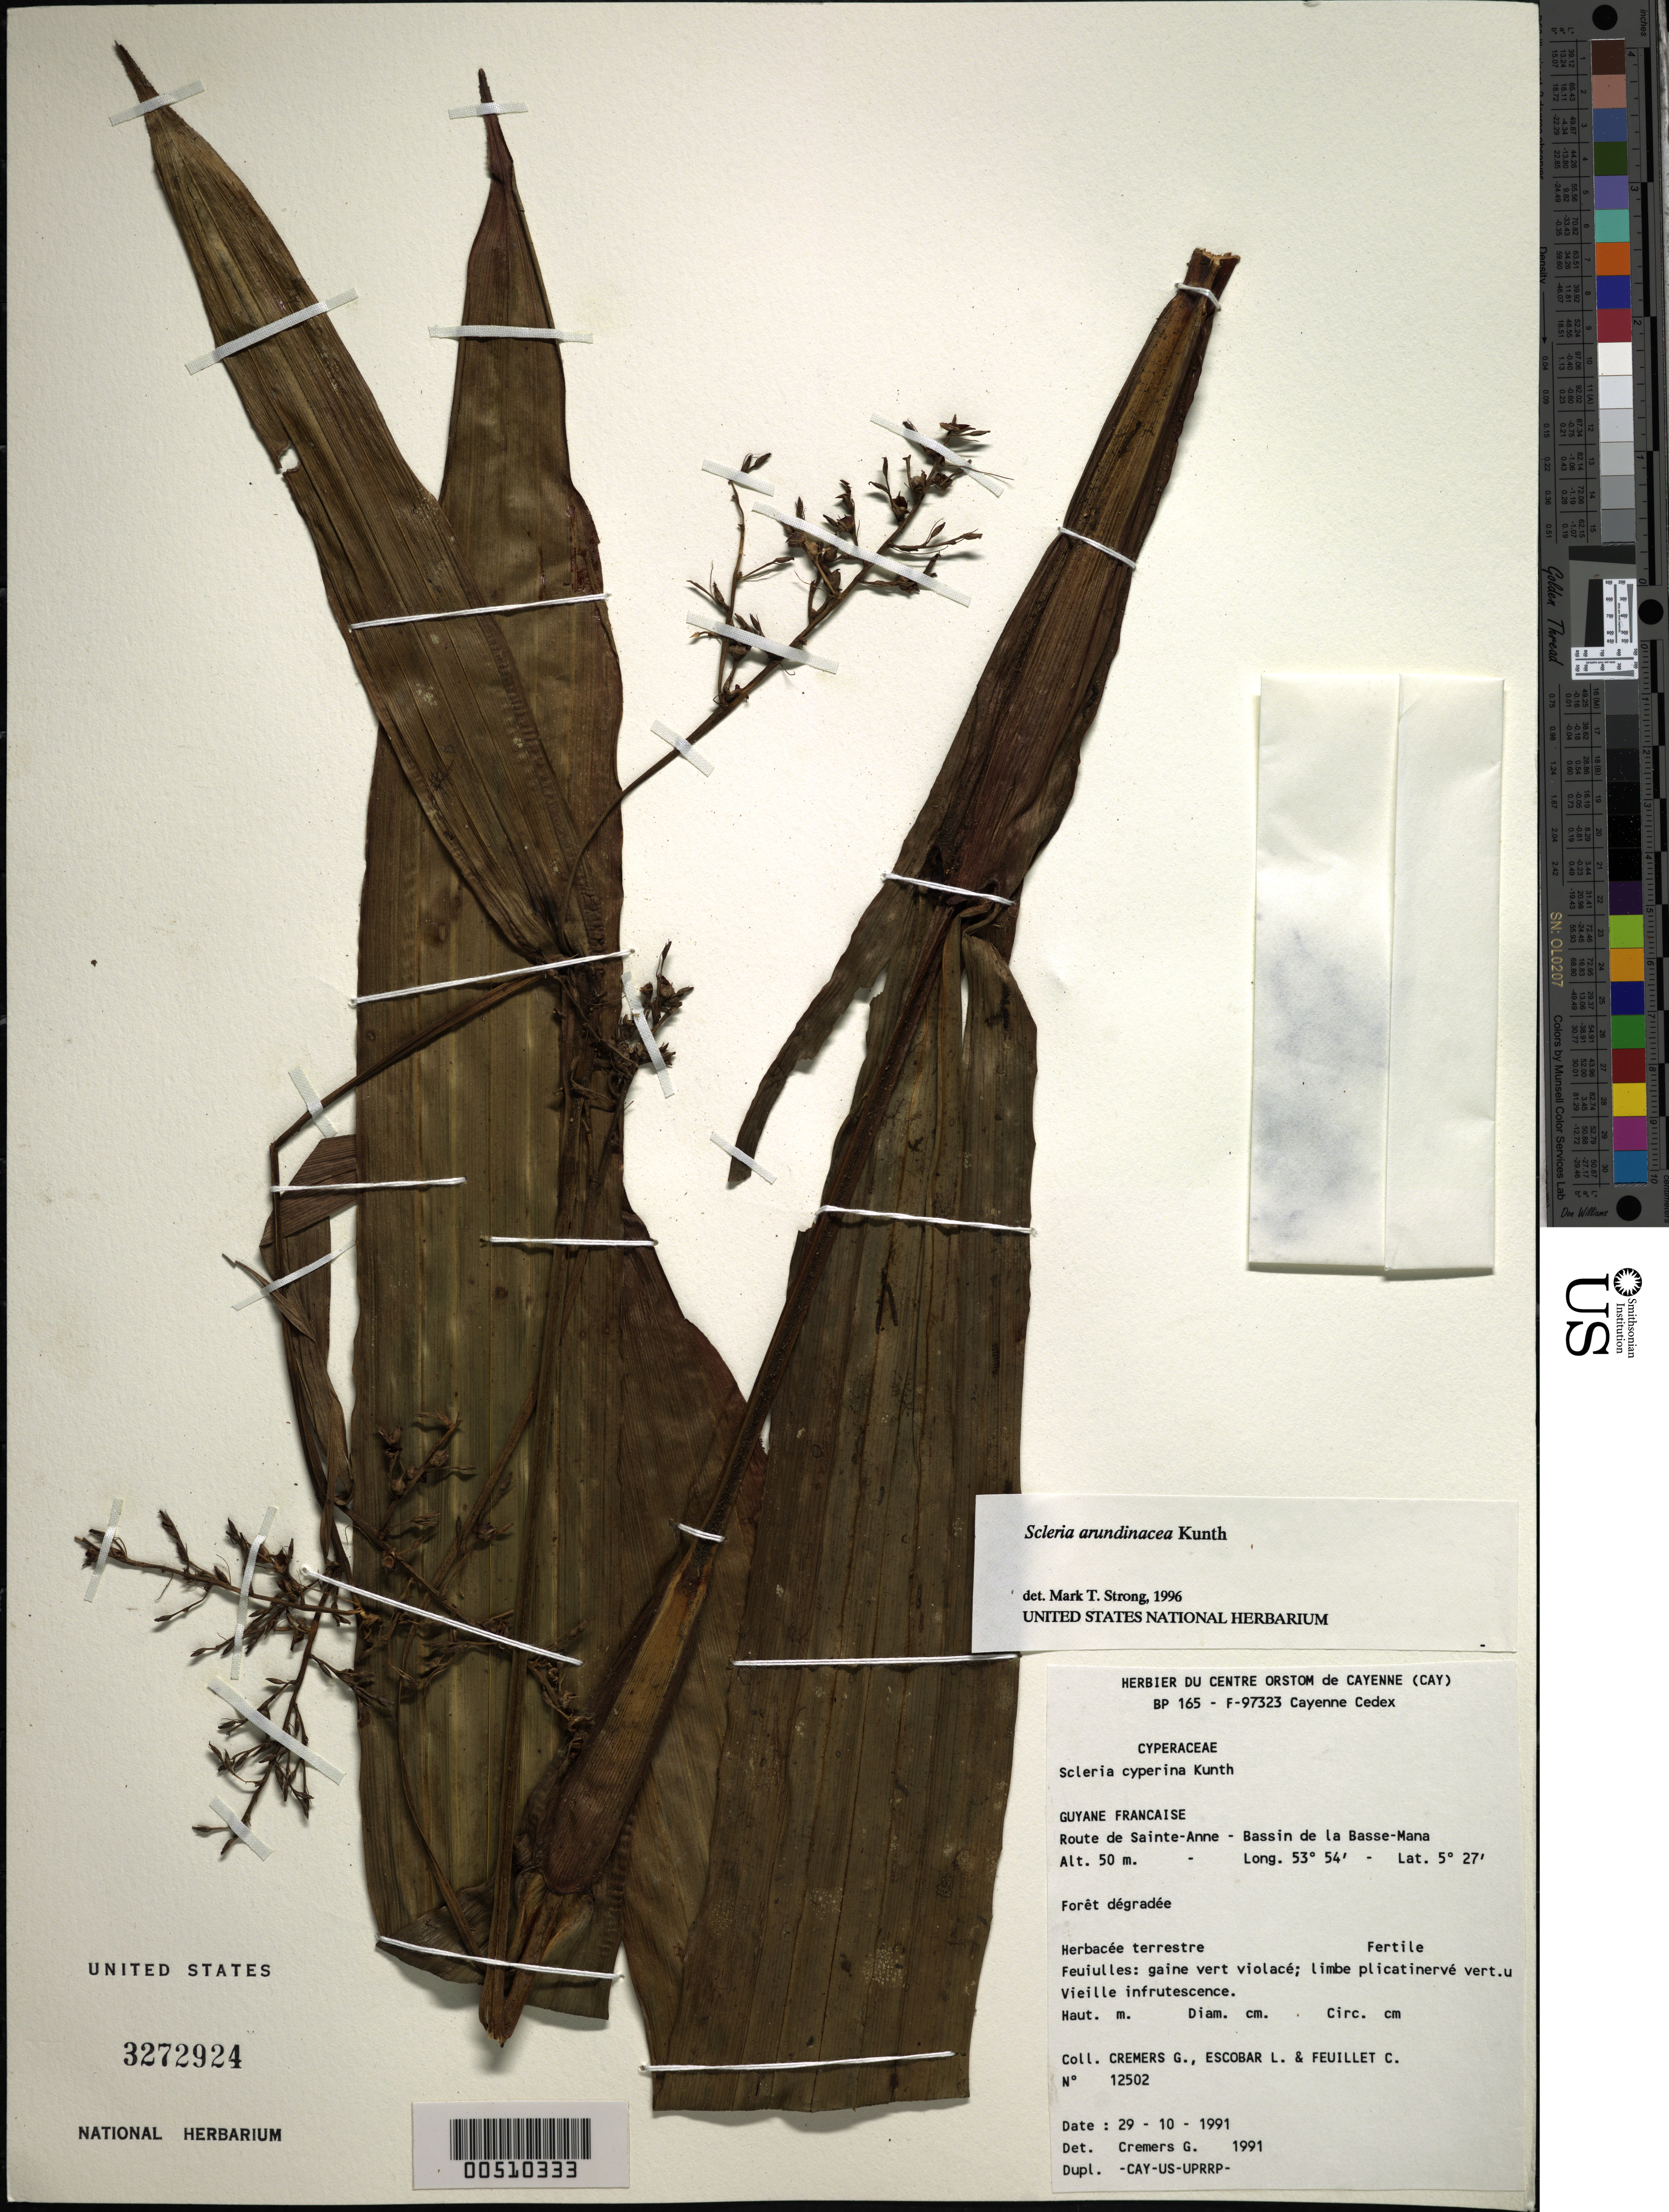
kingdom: Plantae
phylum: Tracheophyta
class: Liliopsida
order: Poales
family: Cyperaceae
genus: Scleria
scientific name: Scleria latifolia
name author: Sw.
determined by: Strong, Mark T., (BOT), Smithsonian Institution - National Museum of Natural History (UNITED STATES)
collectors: G. Cremers, L. Escobar & C. Feuillet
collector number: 12502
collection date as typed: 29 Oct 1991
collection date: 1991-10-29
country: French Guiana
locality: Route de Sainte-Anne - Bassin de La Basse-Mana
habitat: Forêt dégradée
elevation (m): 50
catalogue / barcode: US 3272924